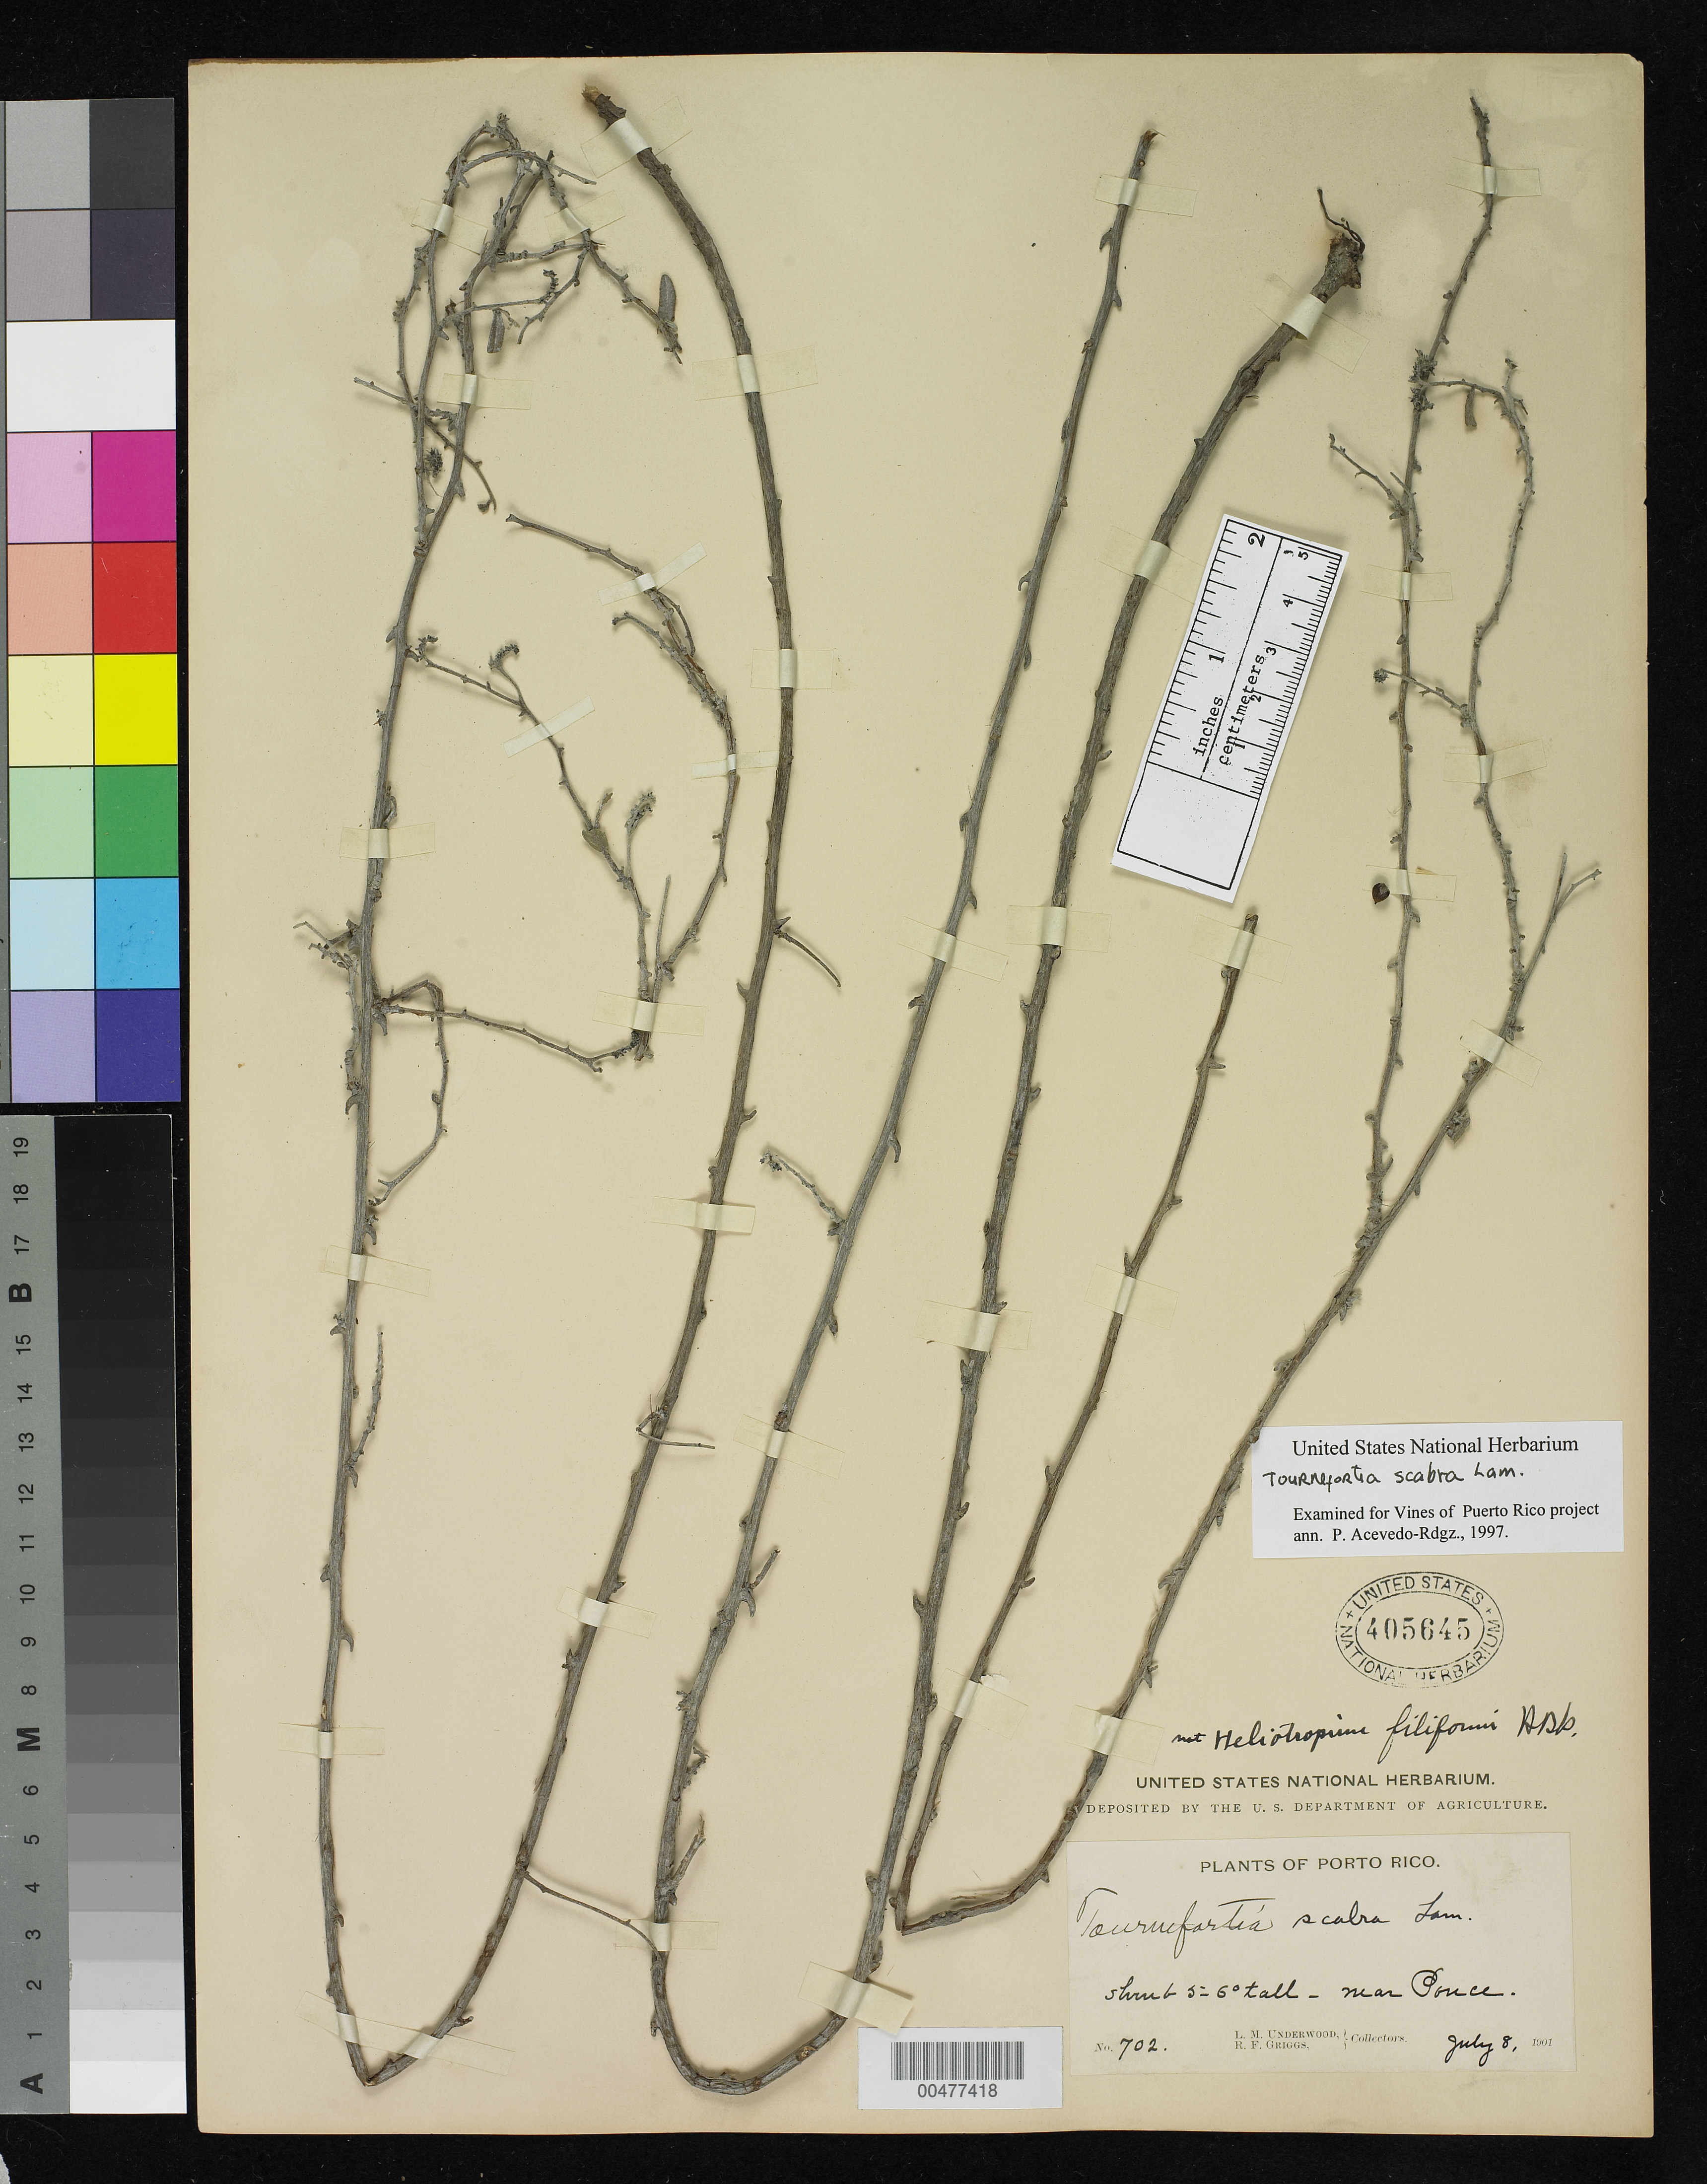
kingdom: Plantae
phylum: Tracheophyta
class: Magnoliopsida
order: Boraginales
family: Heliotropiaceae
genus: Tournefortia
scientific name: Tournefortia scabra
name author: Lam.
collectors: L. M. Underwood & R. F. Griggs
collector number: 702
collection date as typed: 08 Jul 1901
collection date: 1901-07-08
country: Puerto Rico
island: Greater Antilles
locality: near Ponce.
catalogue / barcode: US 405645